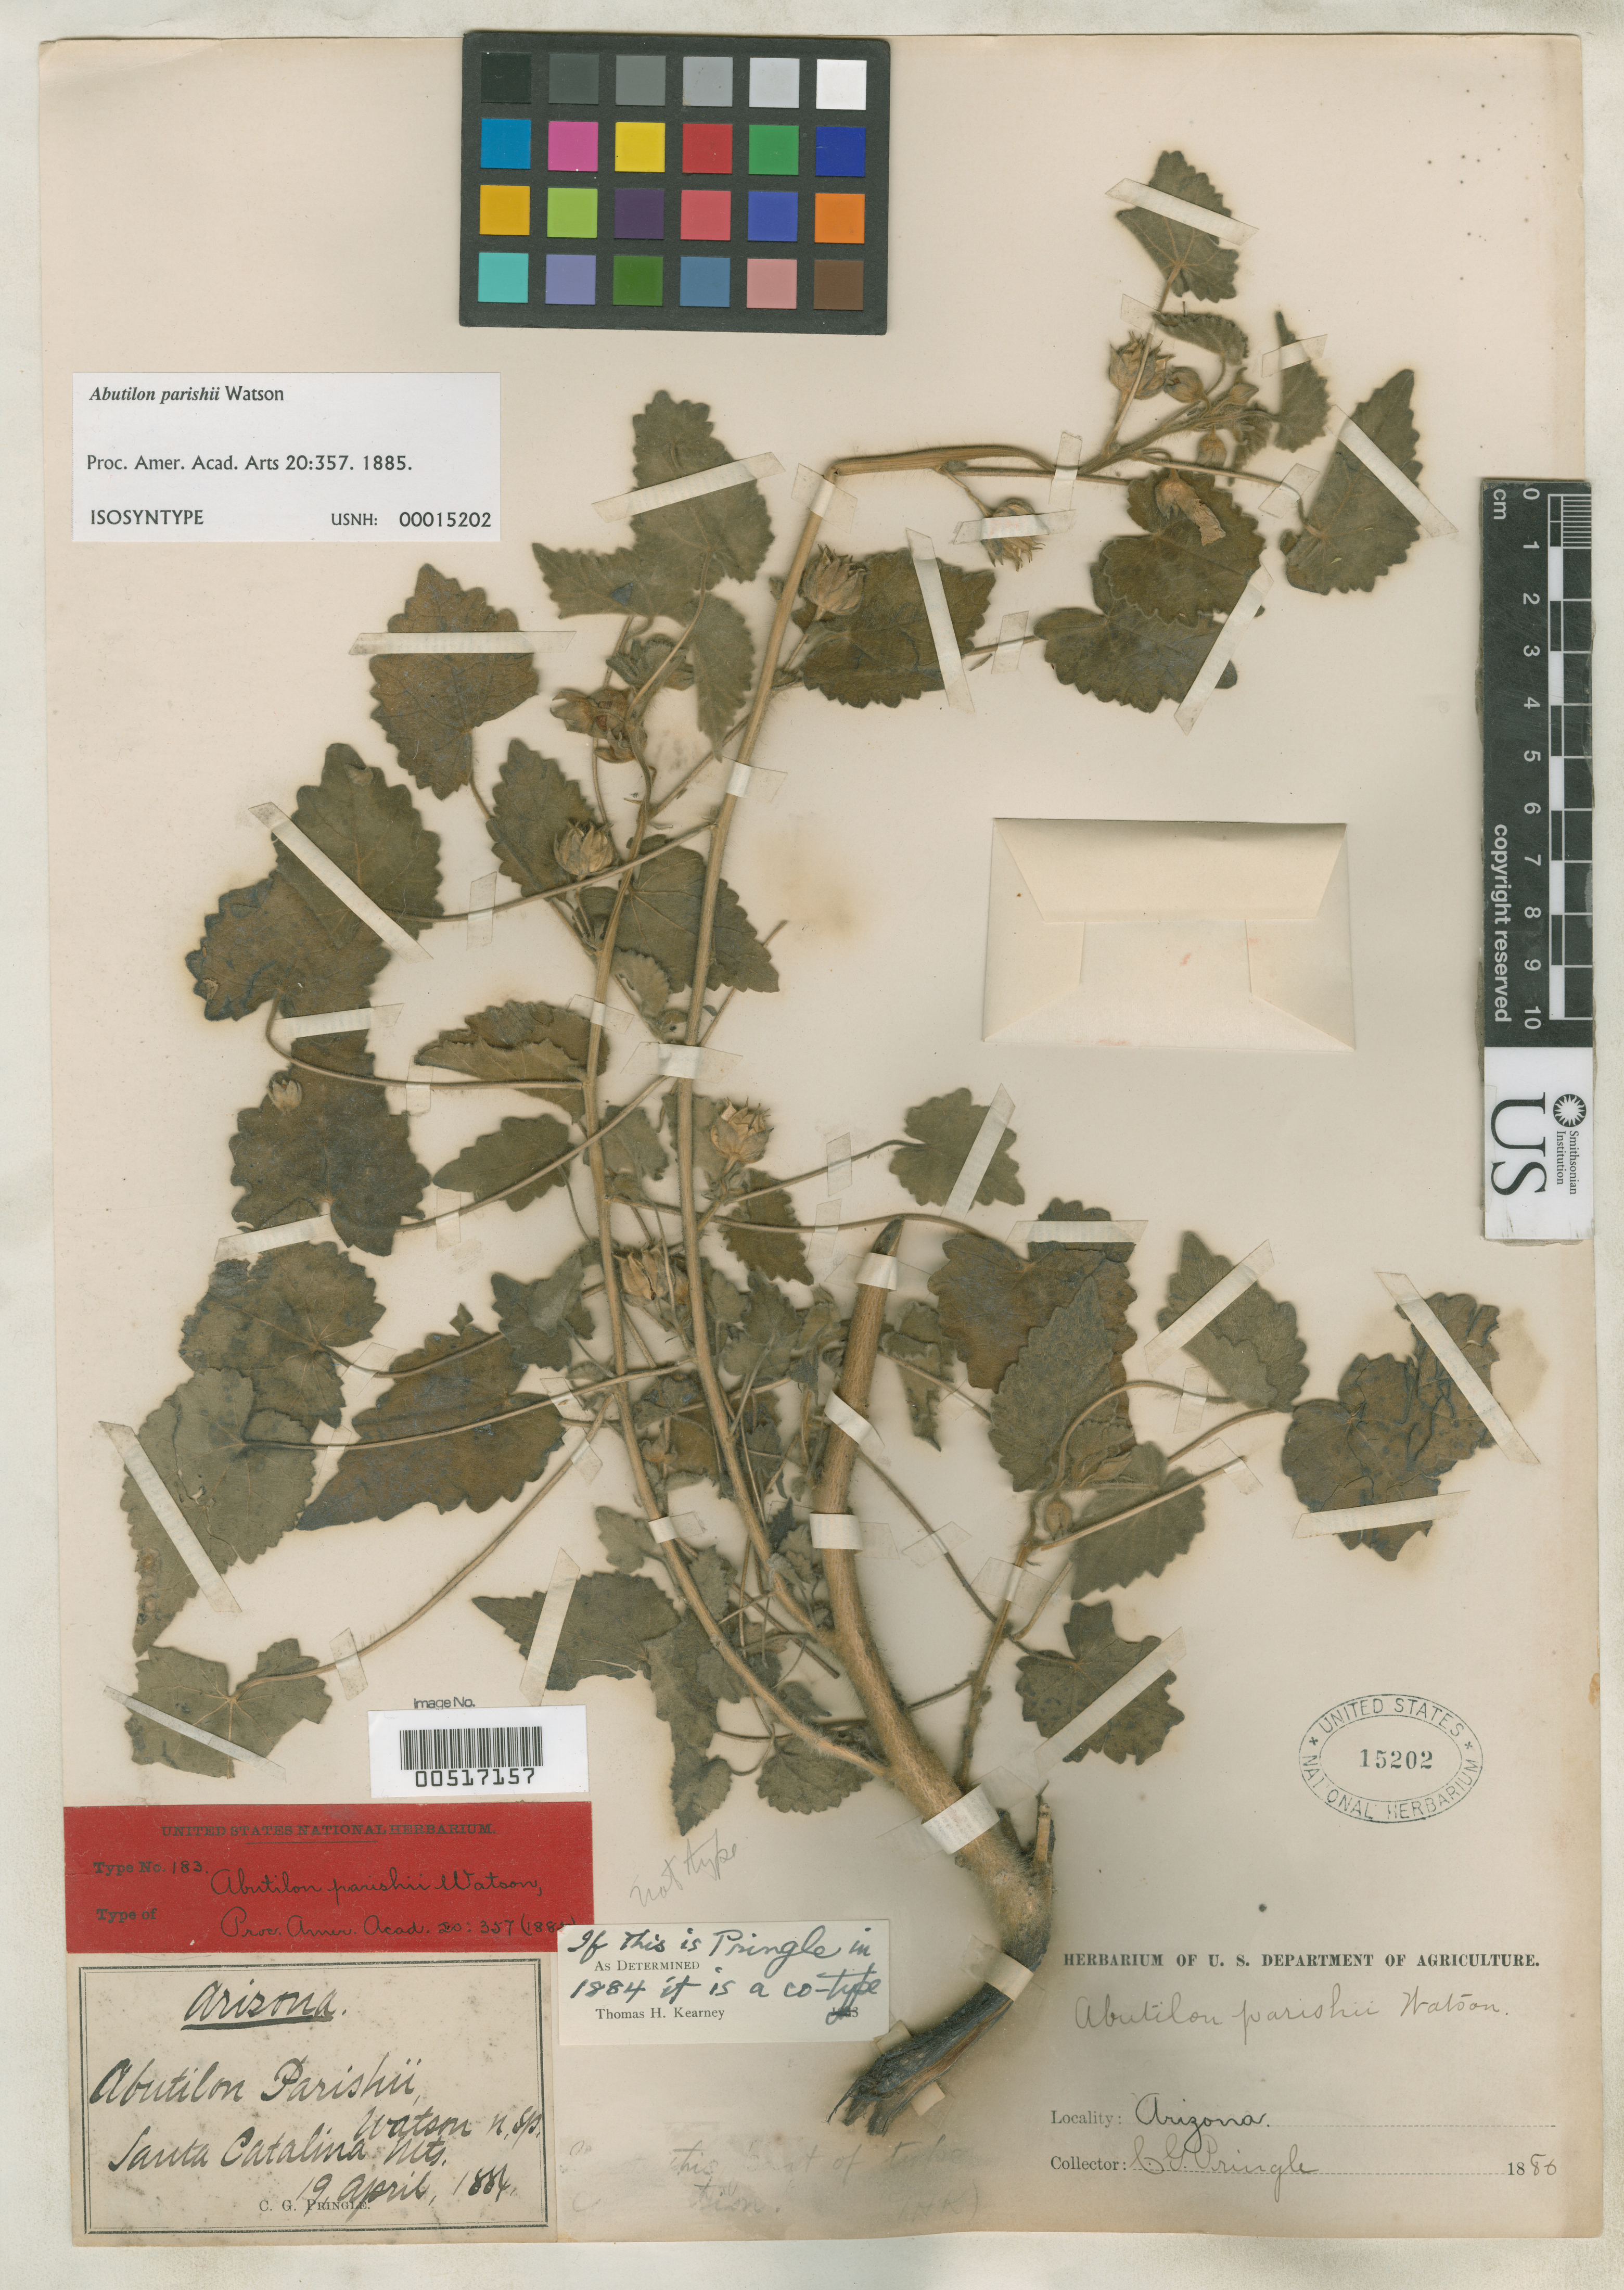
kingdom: Plantae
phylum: Tracheophyta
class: Magnoliopsida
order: Malvales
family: Malvaceae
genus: Abutilon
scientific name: Abutilon parishii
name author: S. Watson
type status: Isosyntype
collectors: C. G. Pringle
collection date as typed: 19 Apr 1884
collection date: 1884-04-19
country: United States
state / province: Arizona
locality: Santa Catalina Mountains.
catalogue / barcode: US 15202